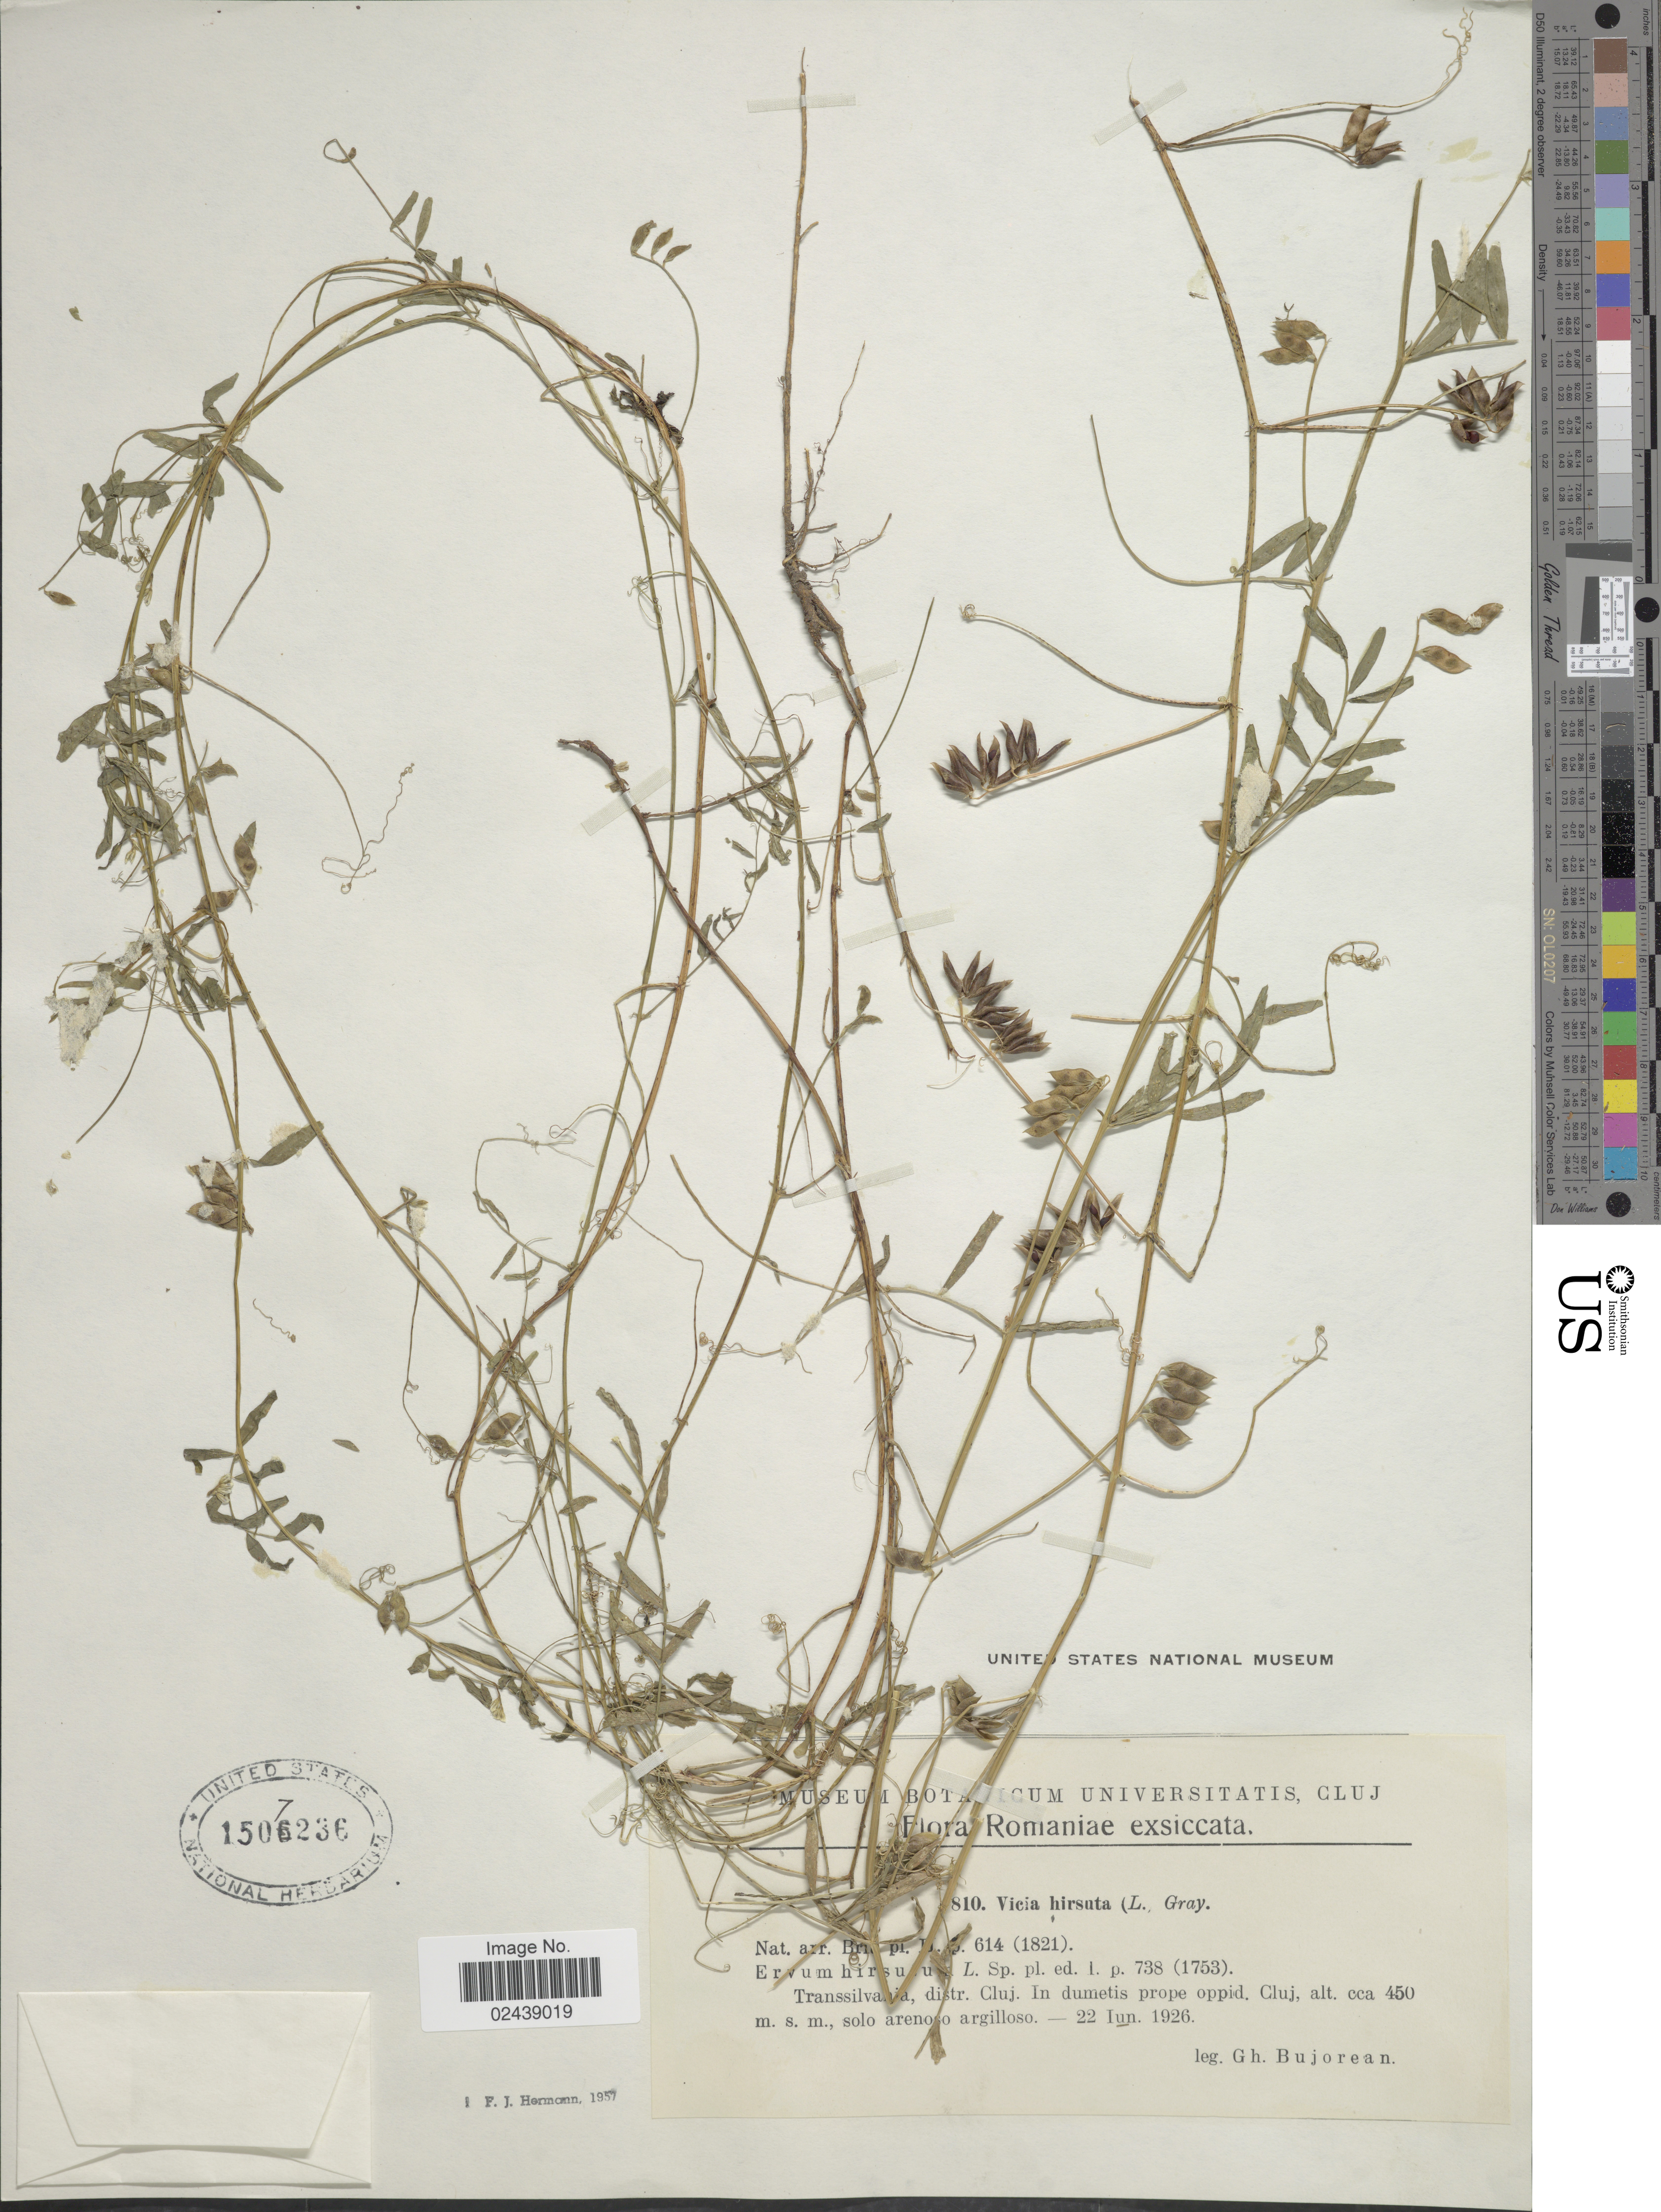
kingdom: Plantae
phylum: Tracheophyta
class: Magnoliopsida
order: Fabales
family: Fabaceae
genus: Vicia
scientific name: Vicia hirsuta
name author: (L.) A. Gray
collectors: G. Bujorean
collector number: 810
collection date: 1926-06-22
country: Romania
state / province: Cluj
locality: Transsilvania, in dumetis prope oppid. Cluj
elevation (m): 450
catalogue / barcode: US 1507236